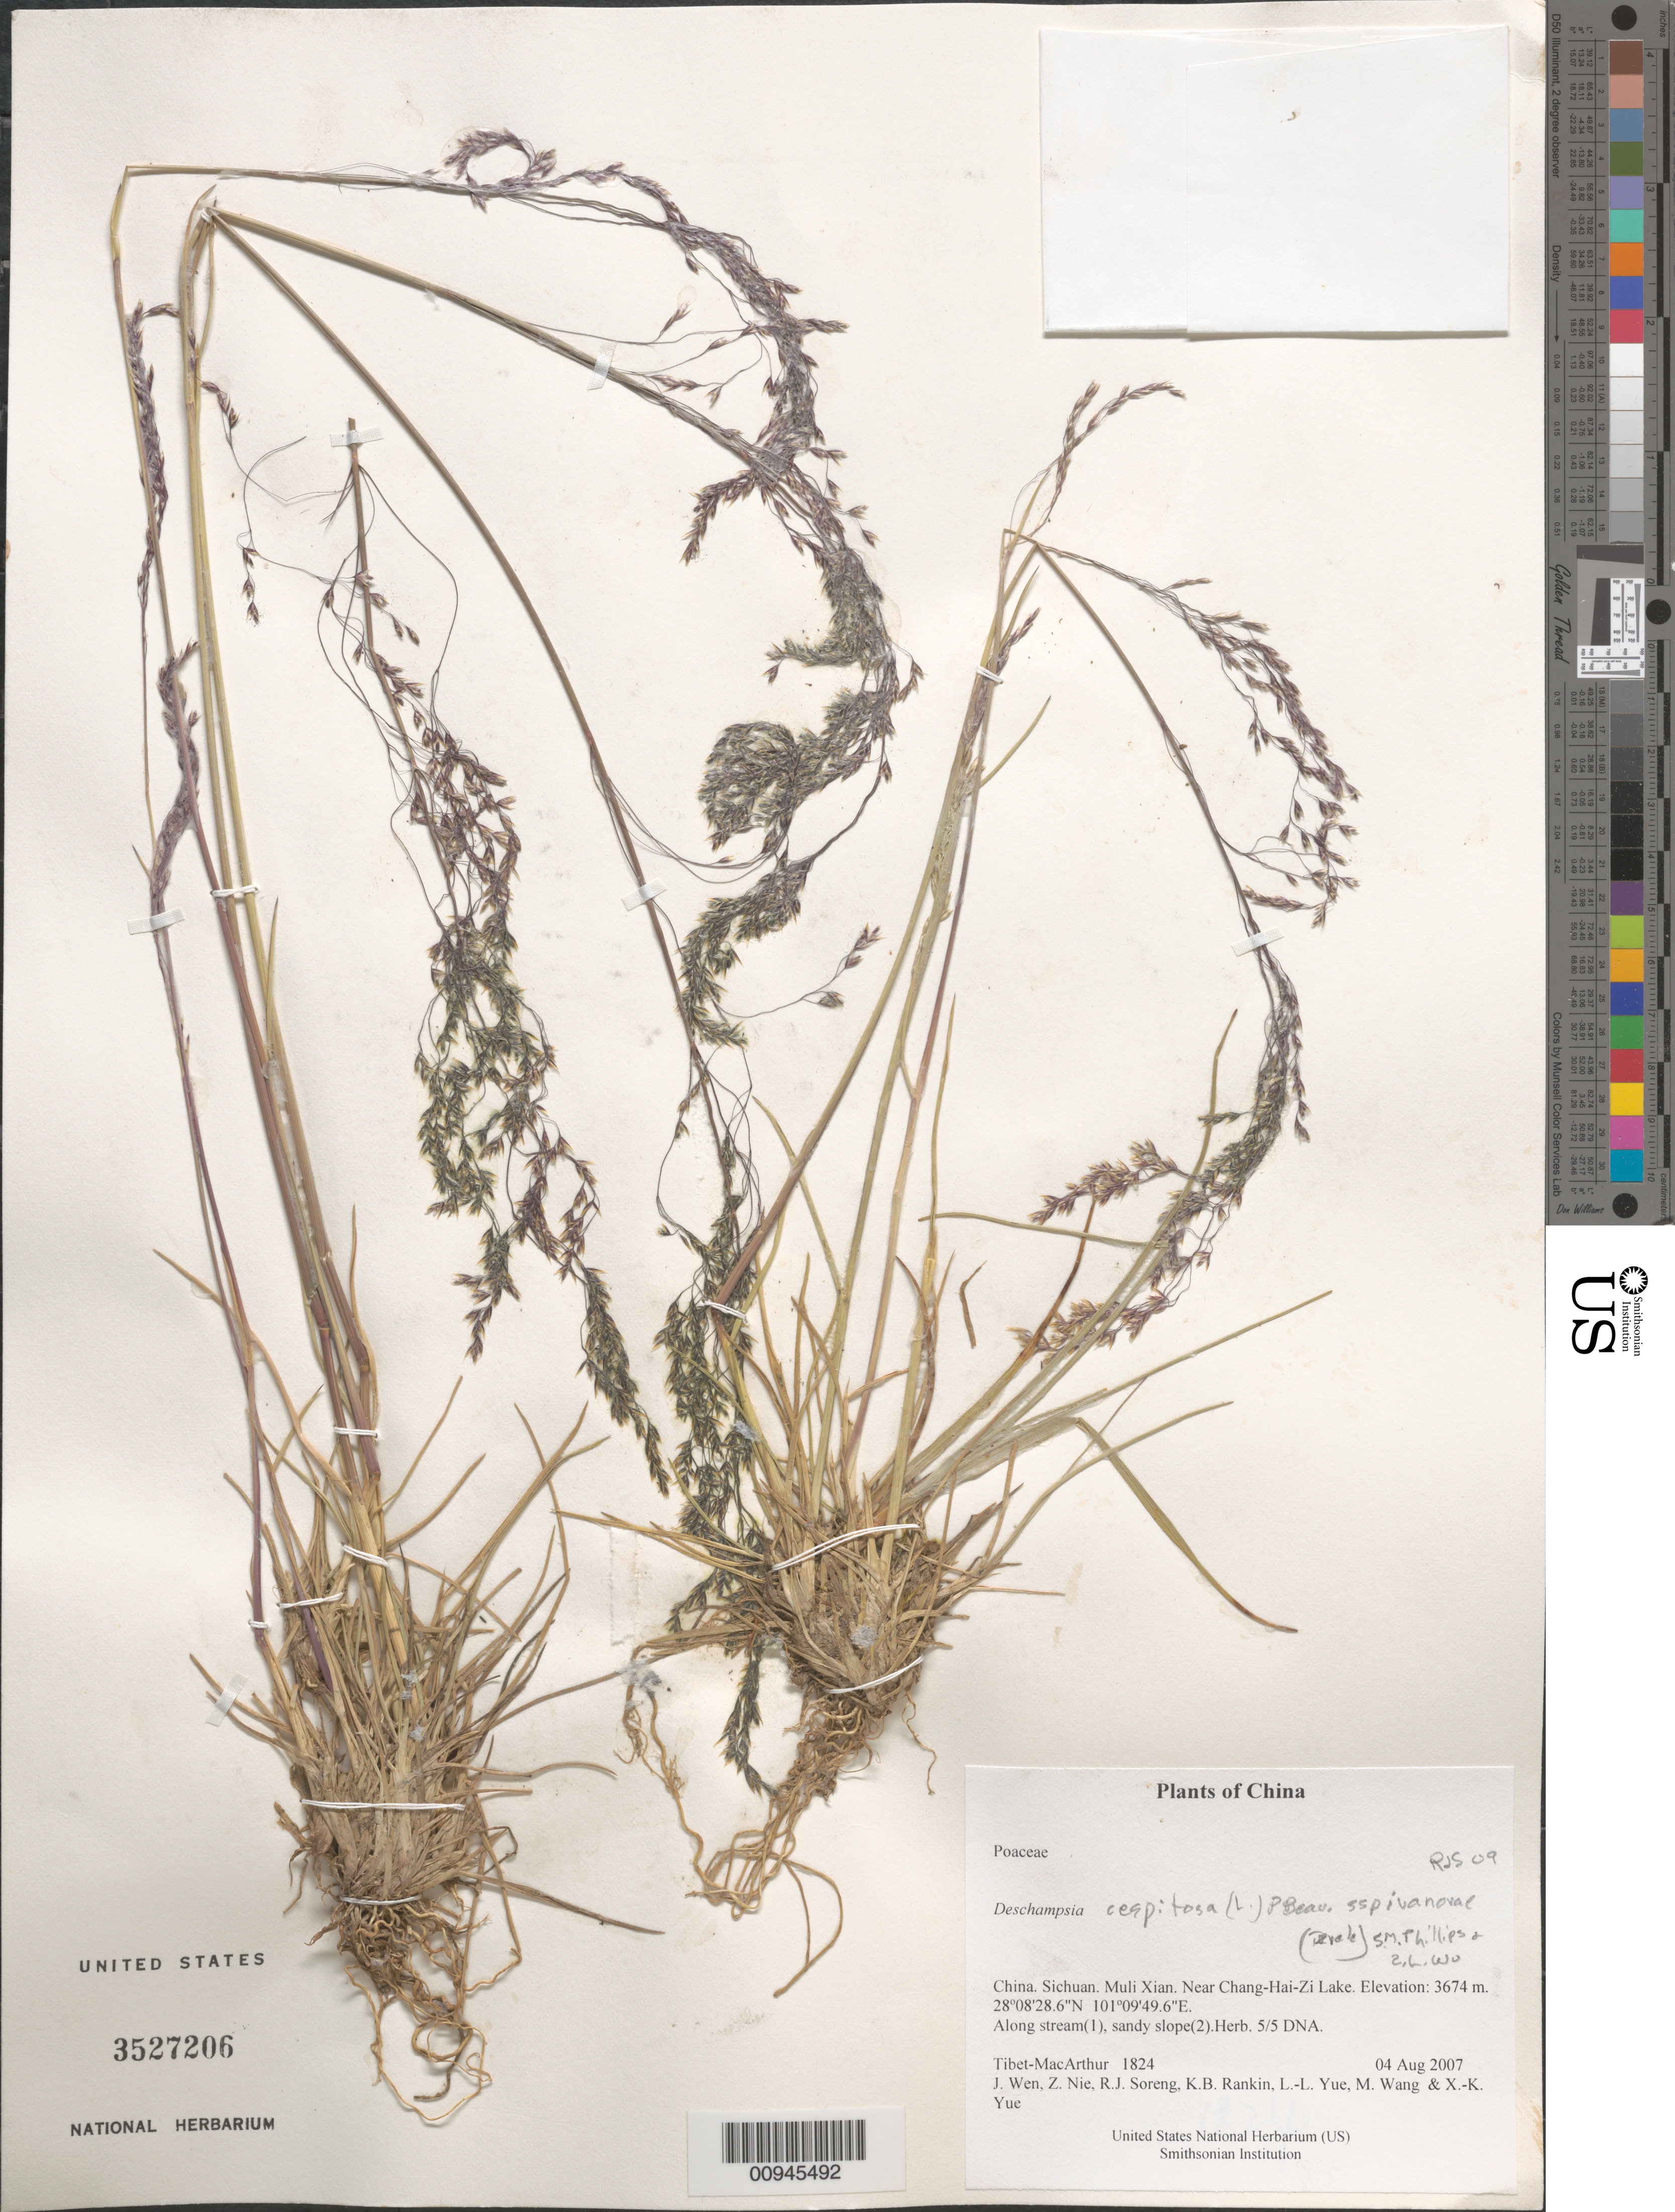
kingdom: Plantae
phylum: Tracheophyta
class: Liliopsida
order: Poales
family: Poaceae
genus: Deschampsia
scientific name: Deschampsia cespitosa subsp. ivanovae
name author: (Tzvelev) S.M. Phillips & Z.L. Wu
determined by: Soreng, Robert J., Research Associate (BOT), Smithsonian Institution - National Museum of Natural History (UNITED STATES)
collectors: Tibet-MacArthur, J. Wen, Z. Nie, R. J. Soreng, K. Rankin, L. Yue, M. Wang & X. Yue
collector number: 1824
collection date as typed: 04 Aug 2007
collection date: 2007-08-04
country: China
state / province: Sichuan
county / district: Muli Xian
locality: Near Chang-Hai-Zi Lake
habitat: Along stream(1), sandy slope(2)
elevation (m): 3674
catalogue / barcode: US 3527206